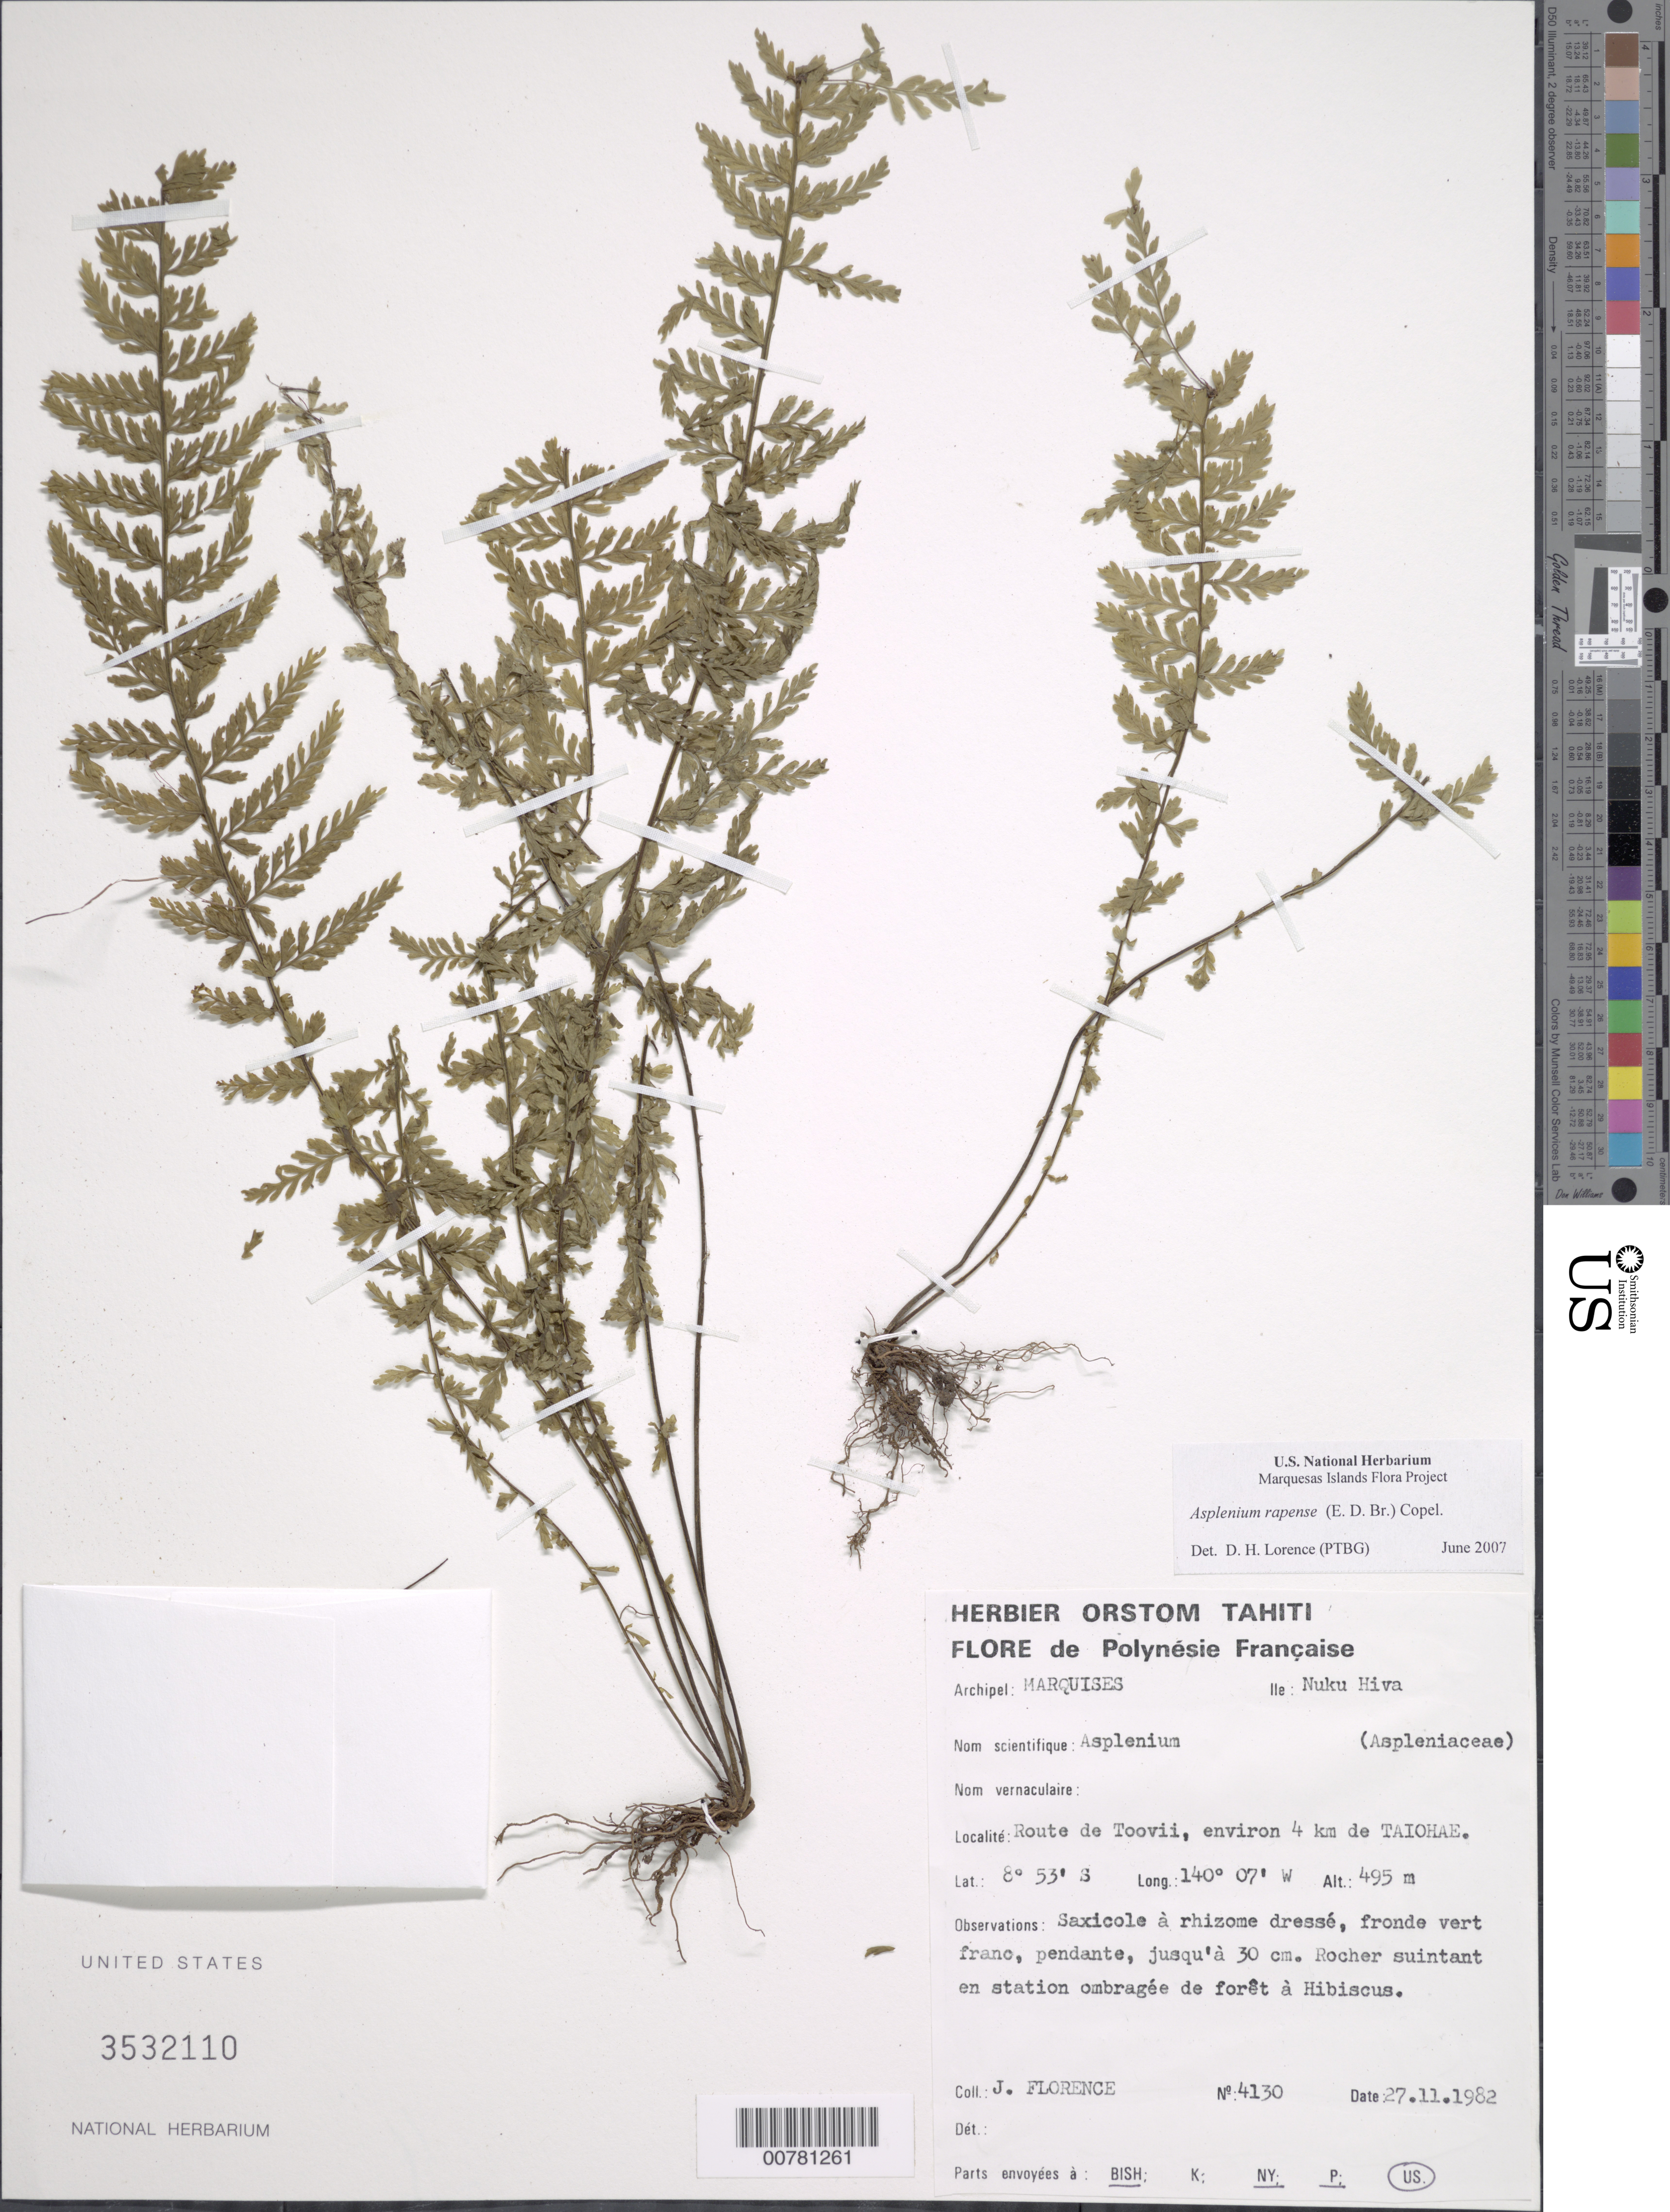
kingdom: Plantae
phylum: Tracheophyta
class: Polypodiopsida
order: Polypodiales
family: Aspleniaceae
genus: Asplenium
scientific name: Asplenium rapense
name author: (E.D. Br.) Copel.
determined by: Lorence, David H., (PTBG), National Tropical Botanical Garden (UNITED STATES)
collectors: J. Florence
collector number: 4130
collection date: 1982-11-27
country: French Polynesia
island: Nuku Hiva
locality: Route de Toovii, environ 4 km de Taiohae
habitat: Saxicole à rhizome dressé, fronde vert franc, pendante, jusqu'à 30 cm. Rocher suintant en station ombragée de forêt à Hibiscus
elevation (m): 495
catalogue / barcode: US 3532110